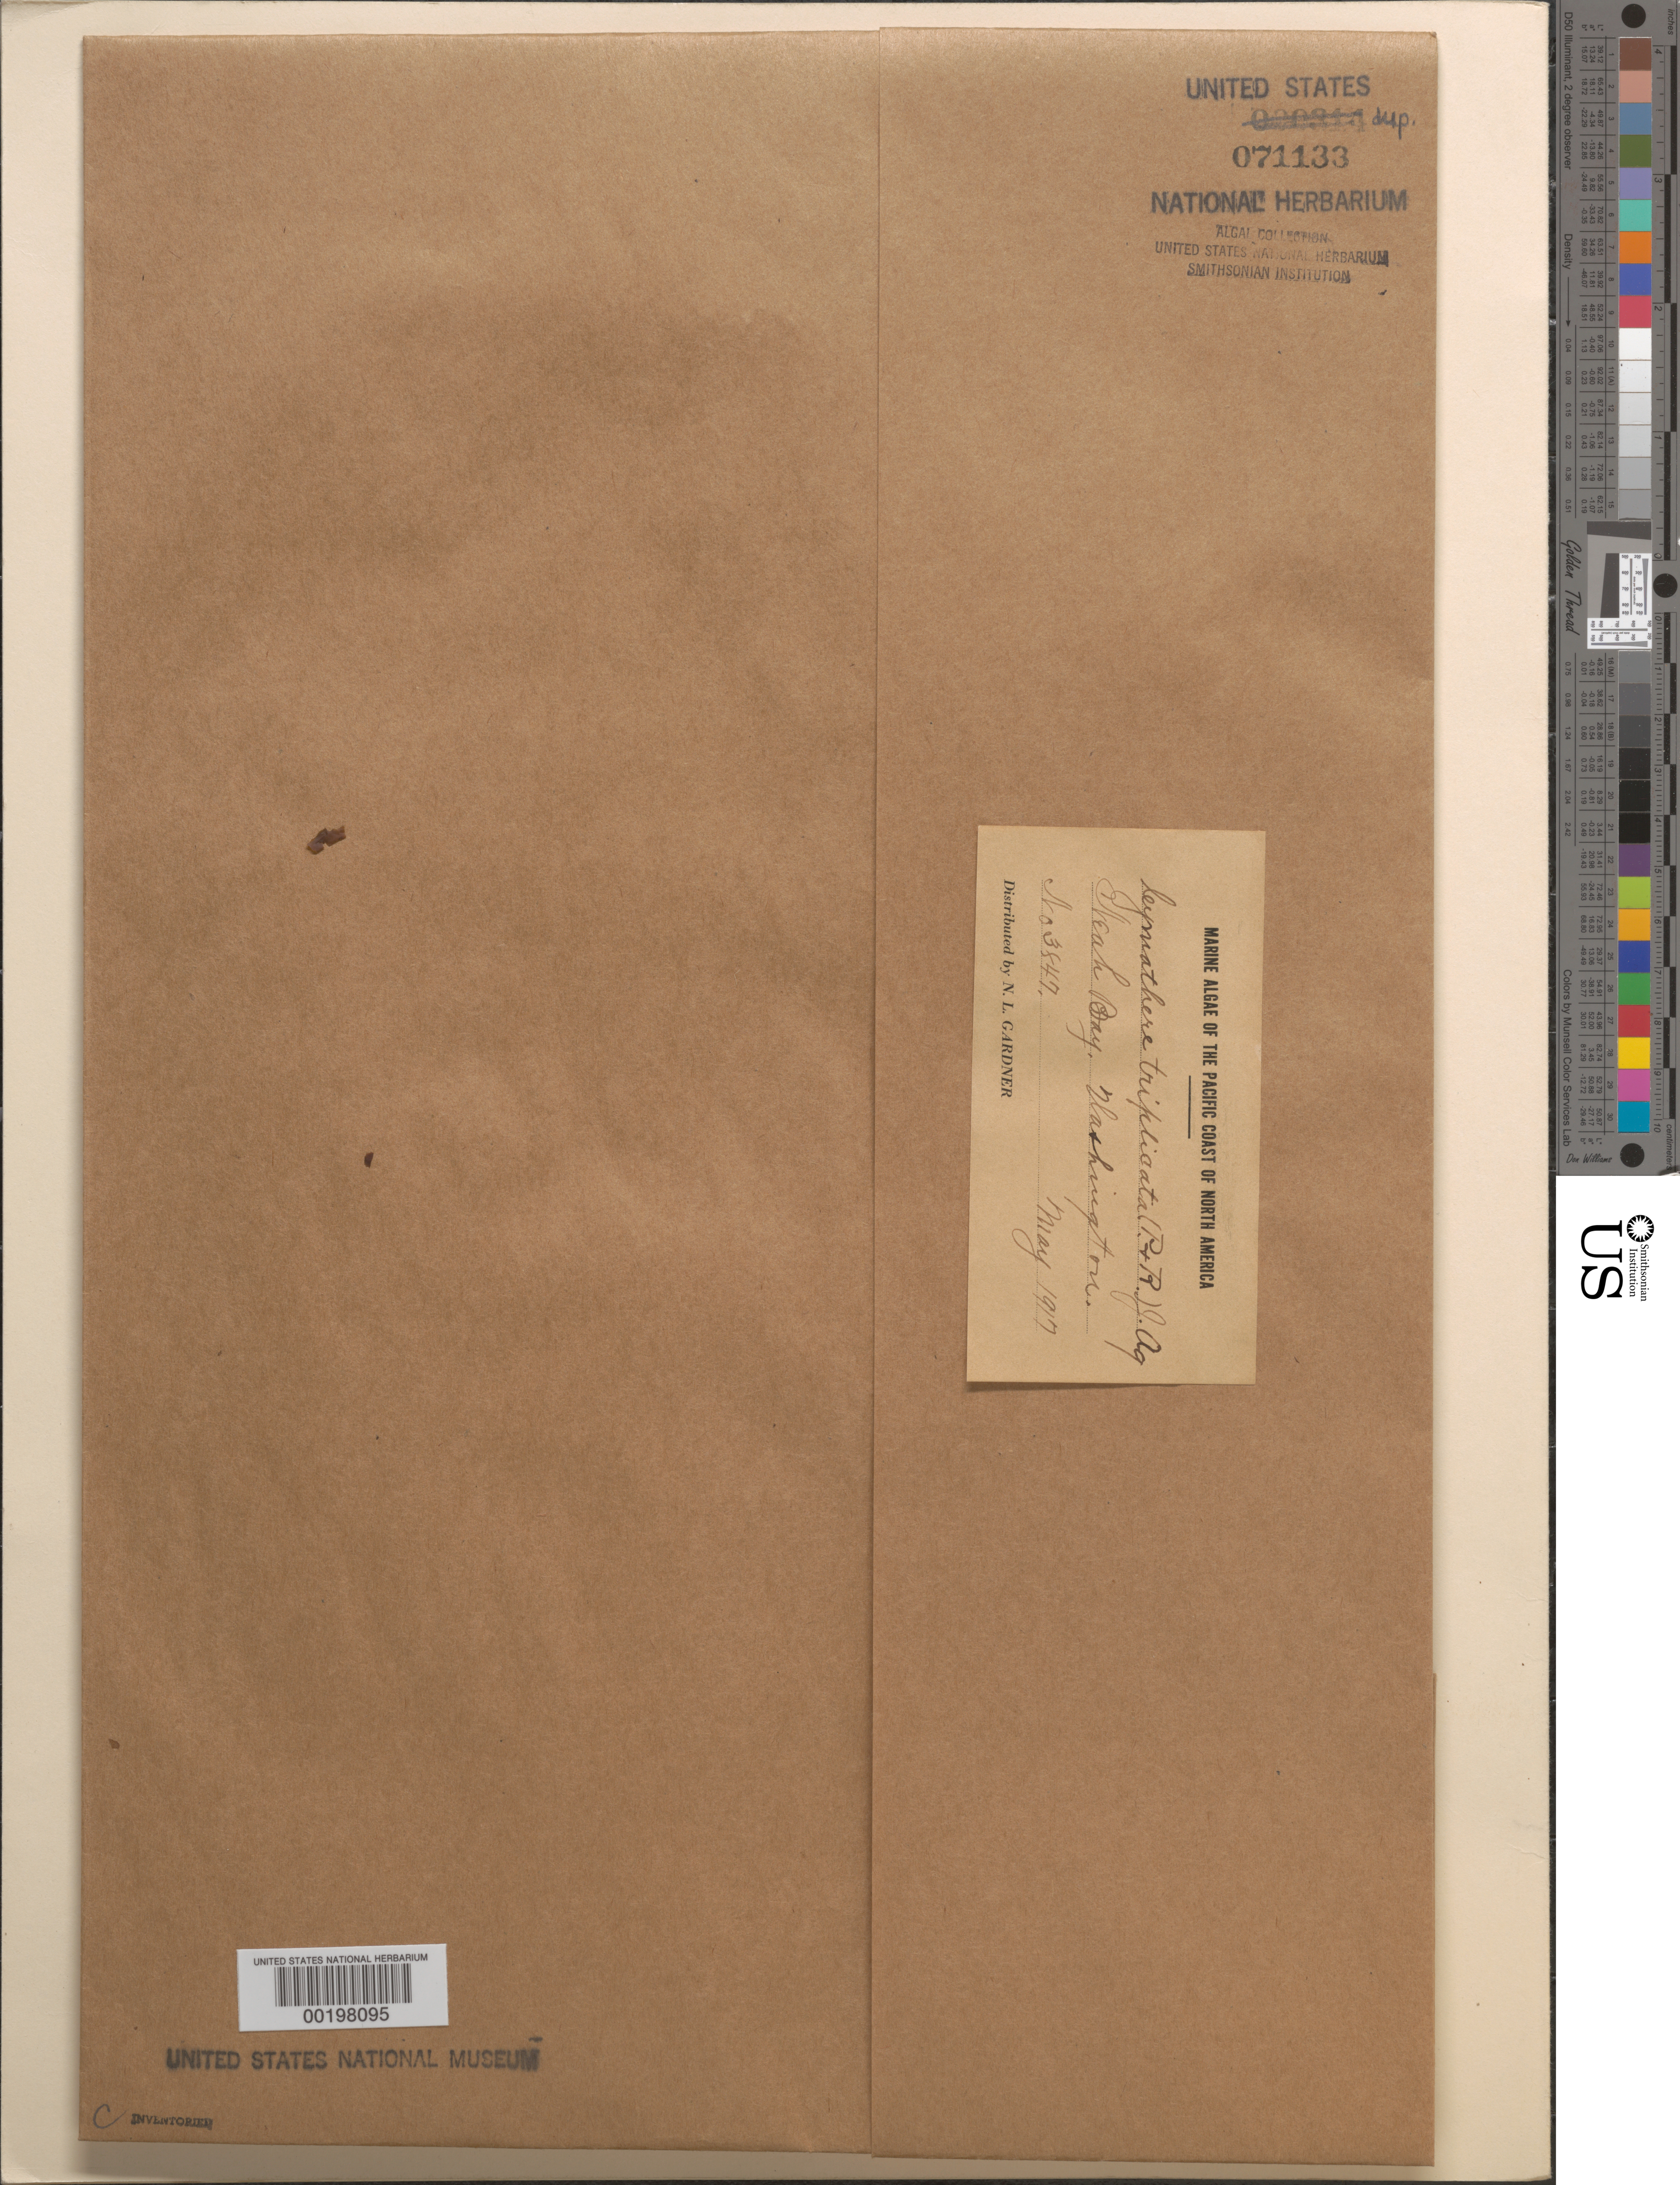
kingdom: Chromista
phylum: Ochrophyta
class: Phaeophyceae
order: Laminariales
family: Laminariaceae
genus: Cymathaere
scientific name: Cymathaere triplicata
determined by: Gardner, Nathaniel L.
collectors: N. Gardner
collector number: NLG 3847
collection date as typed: May 1917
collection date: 1917-05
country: United States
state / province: Washington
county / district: Clallam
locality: Neah Bay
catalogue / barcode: US 71133